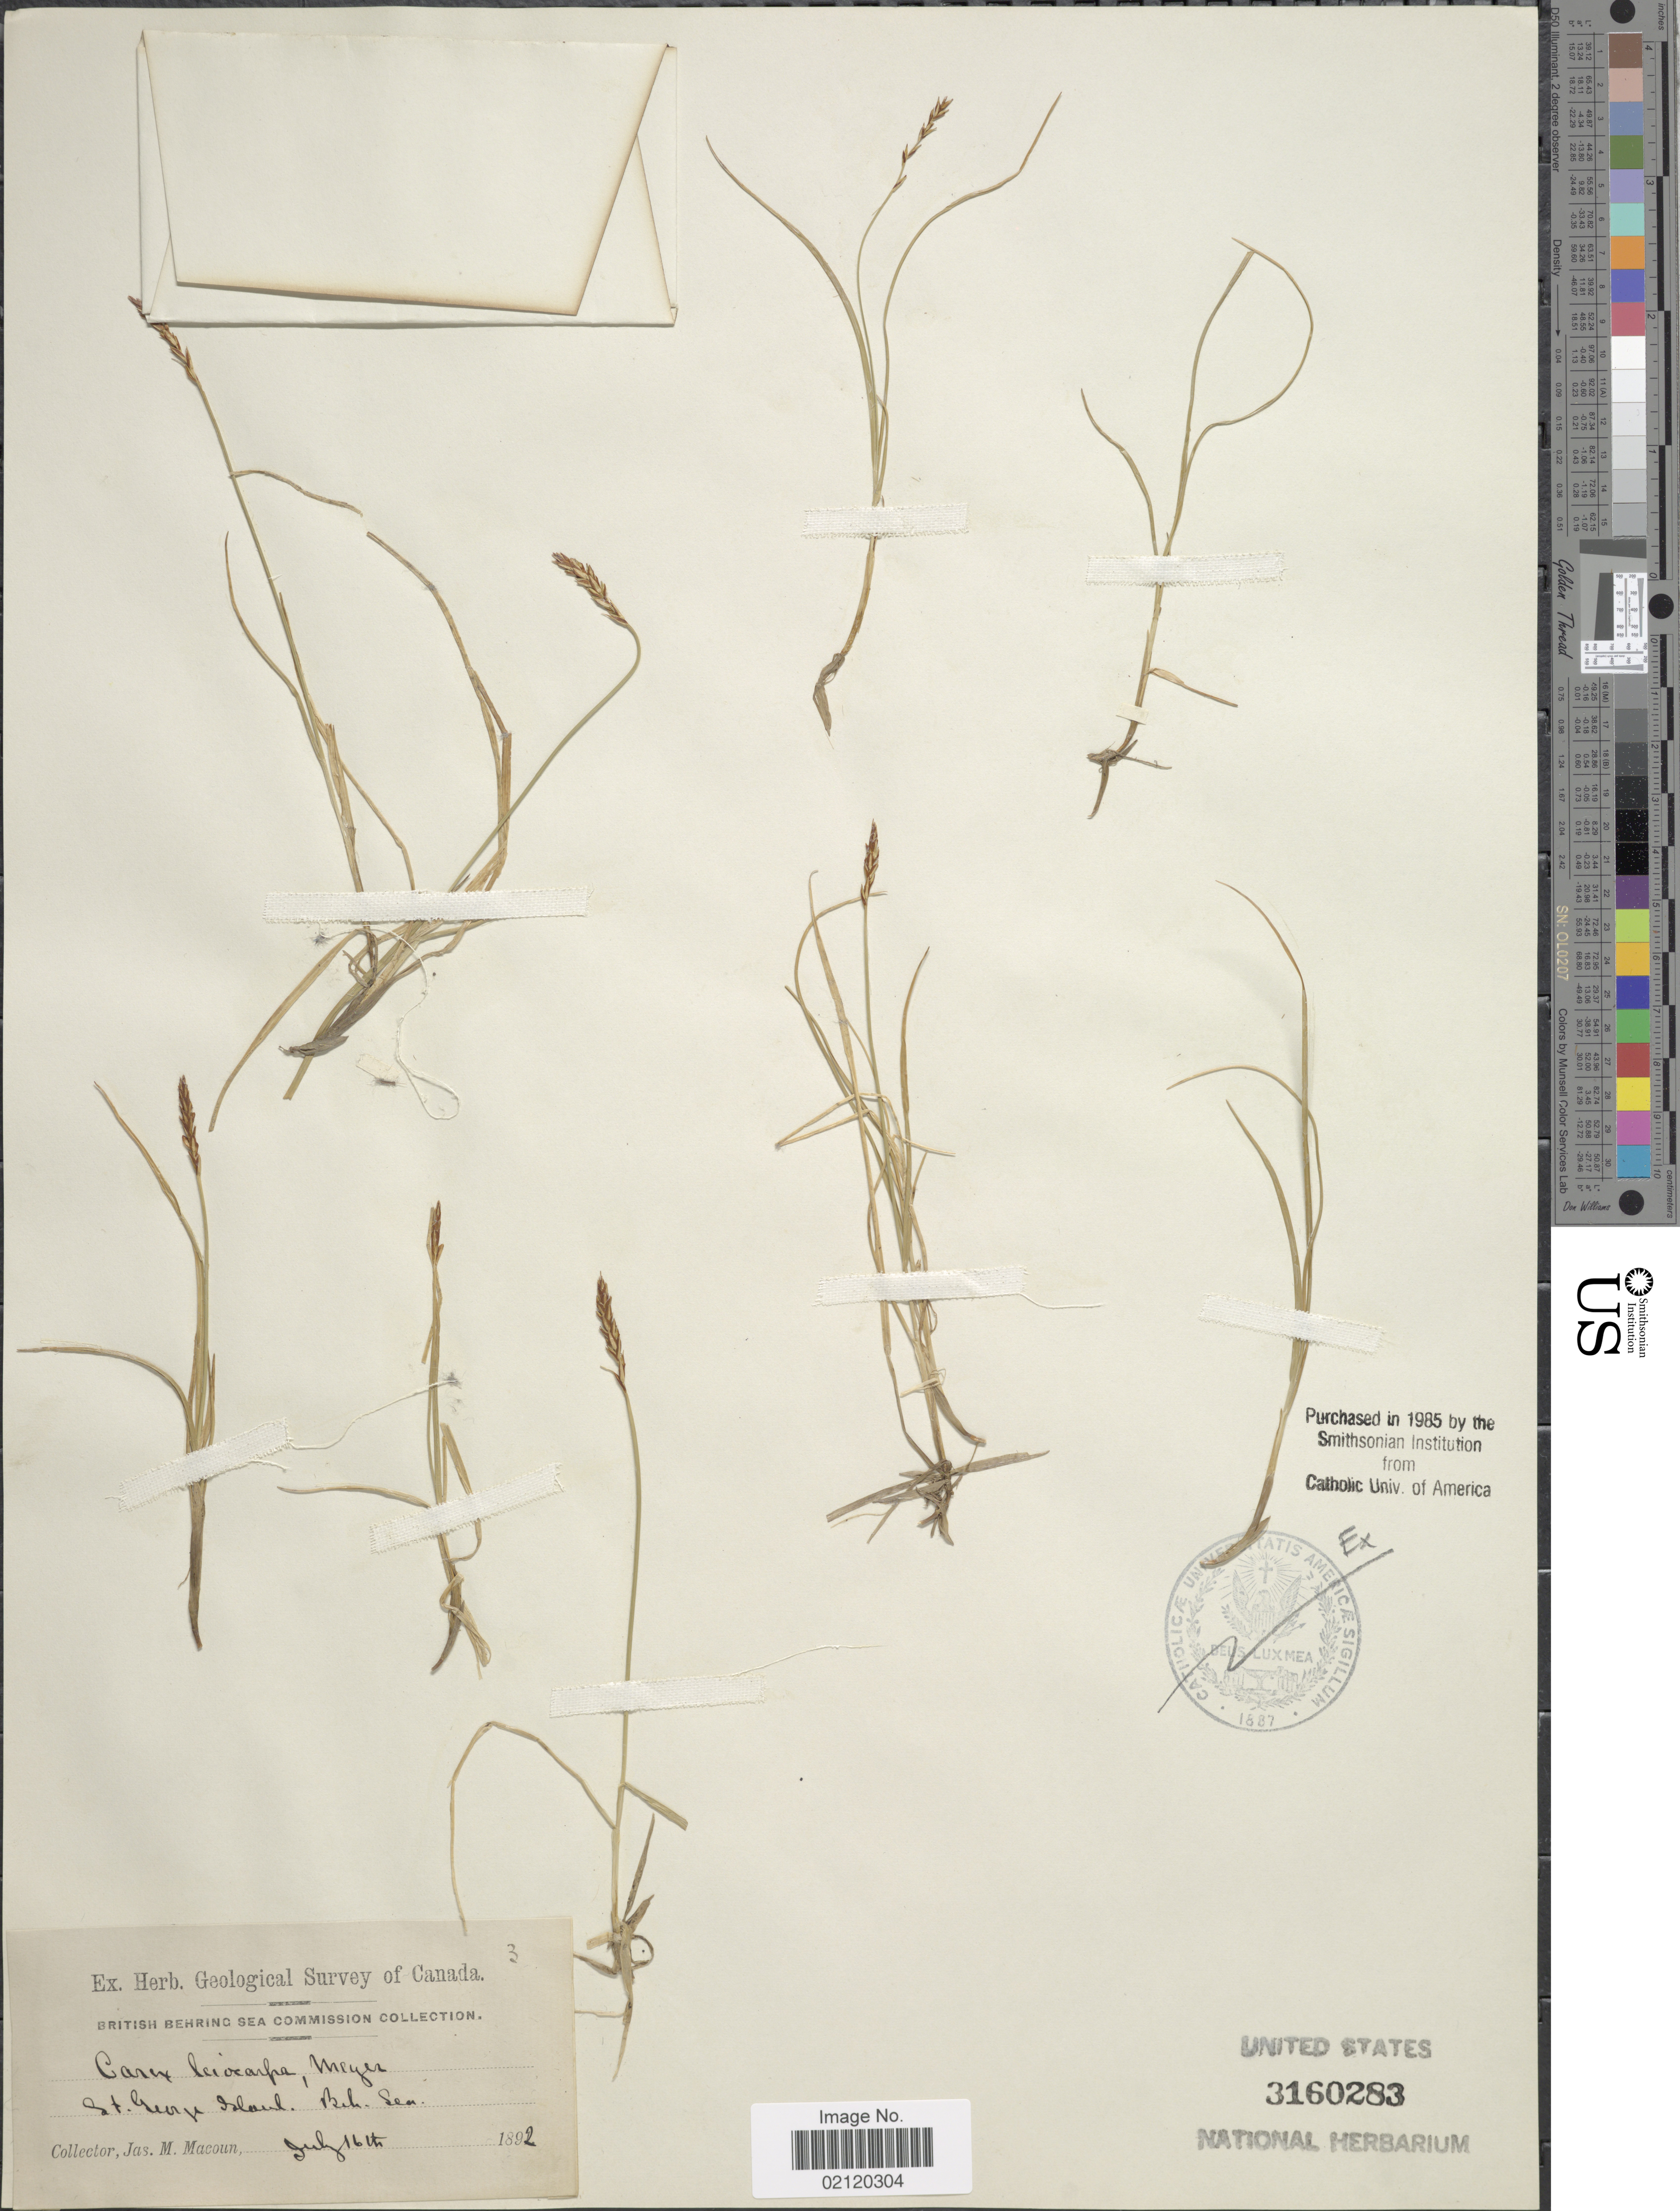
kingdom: Plantae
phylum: Tracheophyta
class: Liliopsida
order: Poales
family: Cyperaceae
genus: Carex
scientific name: Carex anthoxanthea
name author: J. Presl & C. Presl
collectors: J. M. Macoun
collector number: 3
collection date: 1892-07-16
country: United States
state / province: Alaska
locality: British Behring Sea, St. George Island, Beh. Sea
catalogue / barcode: US 3160283